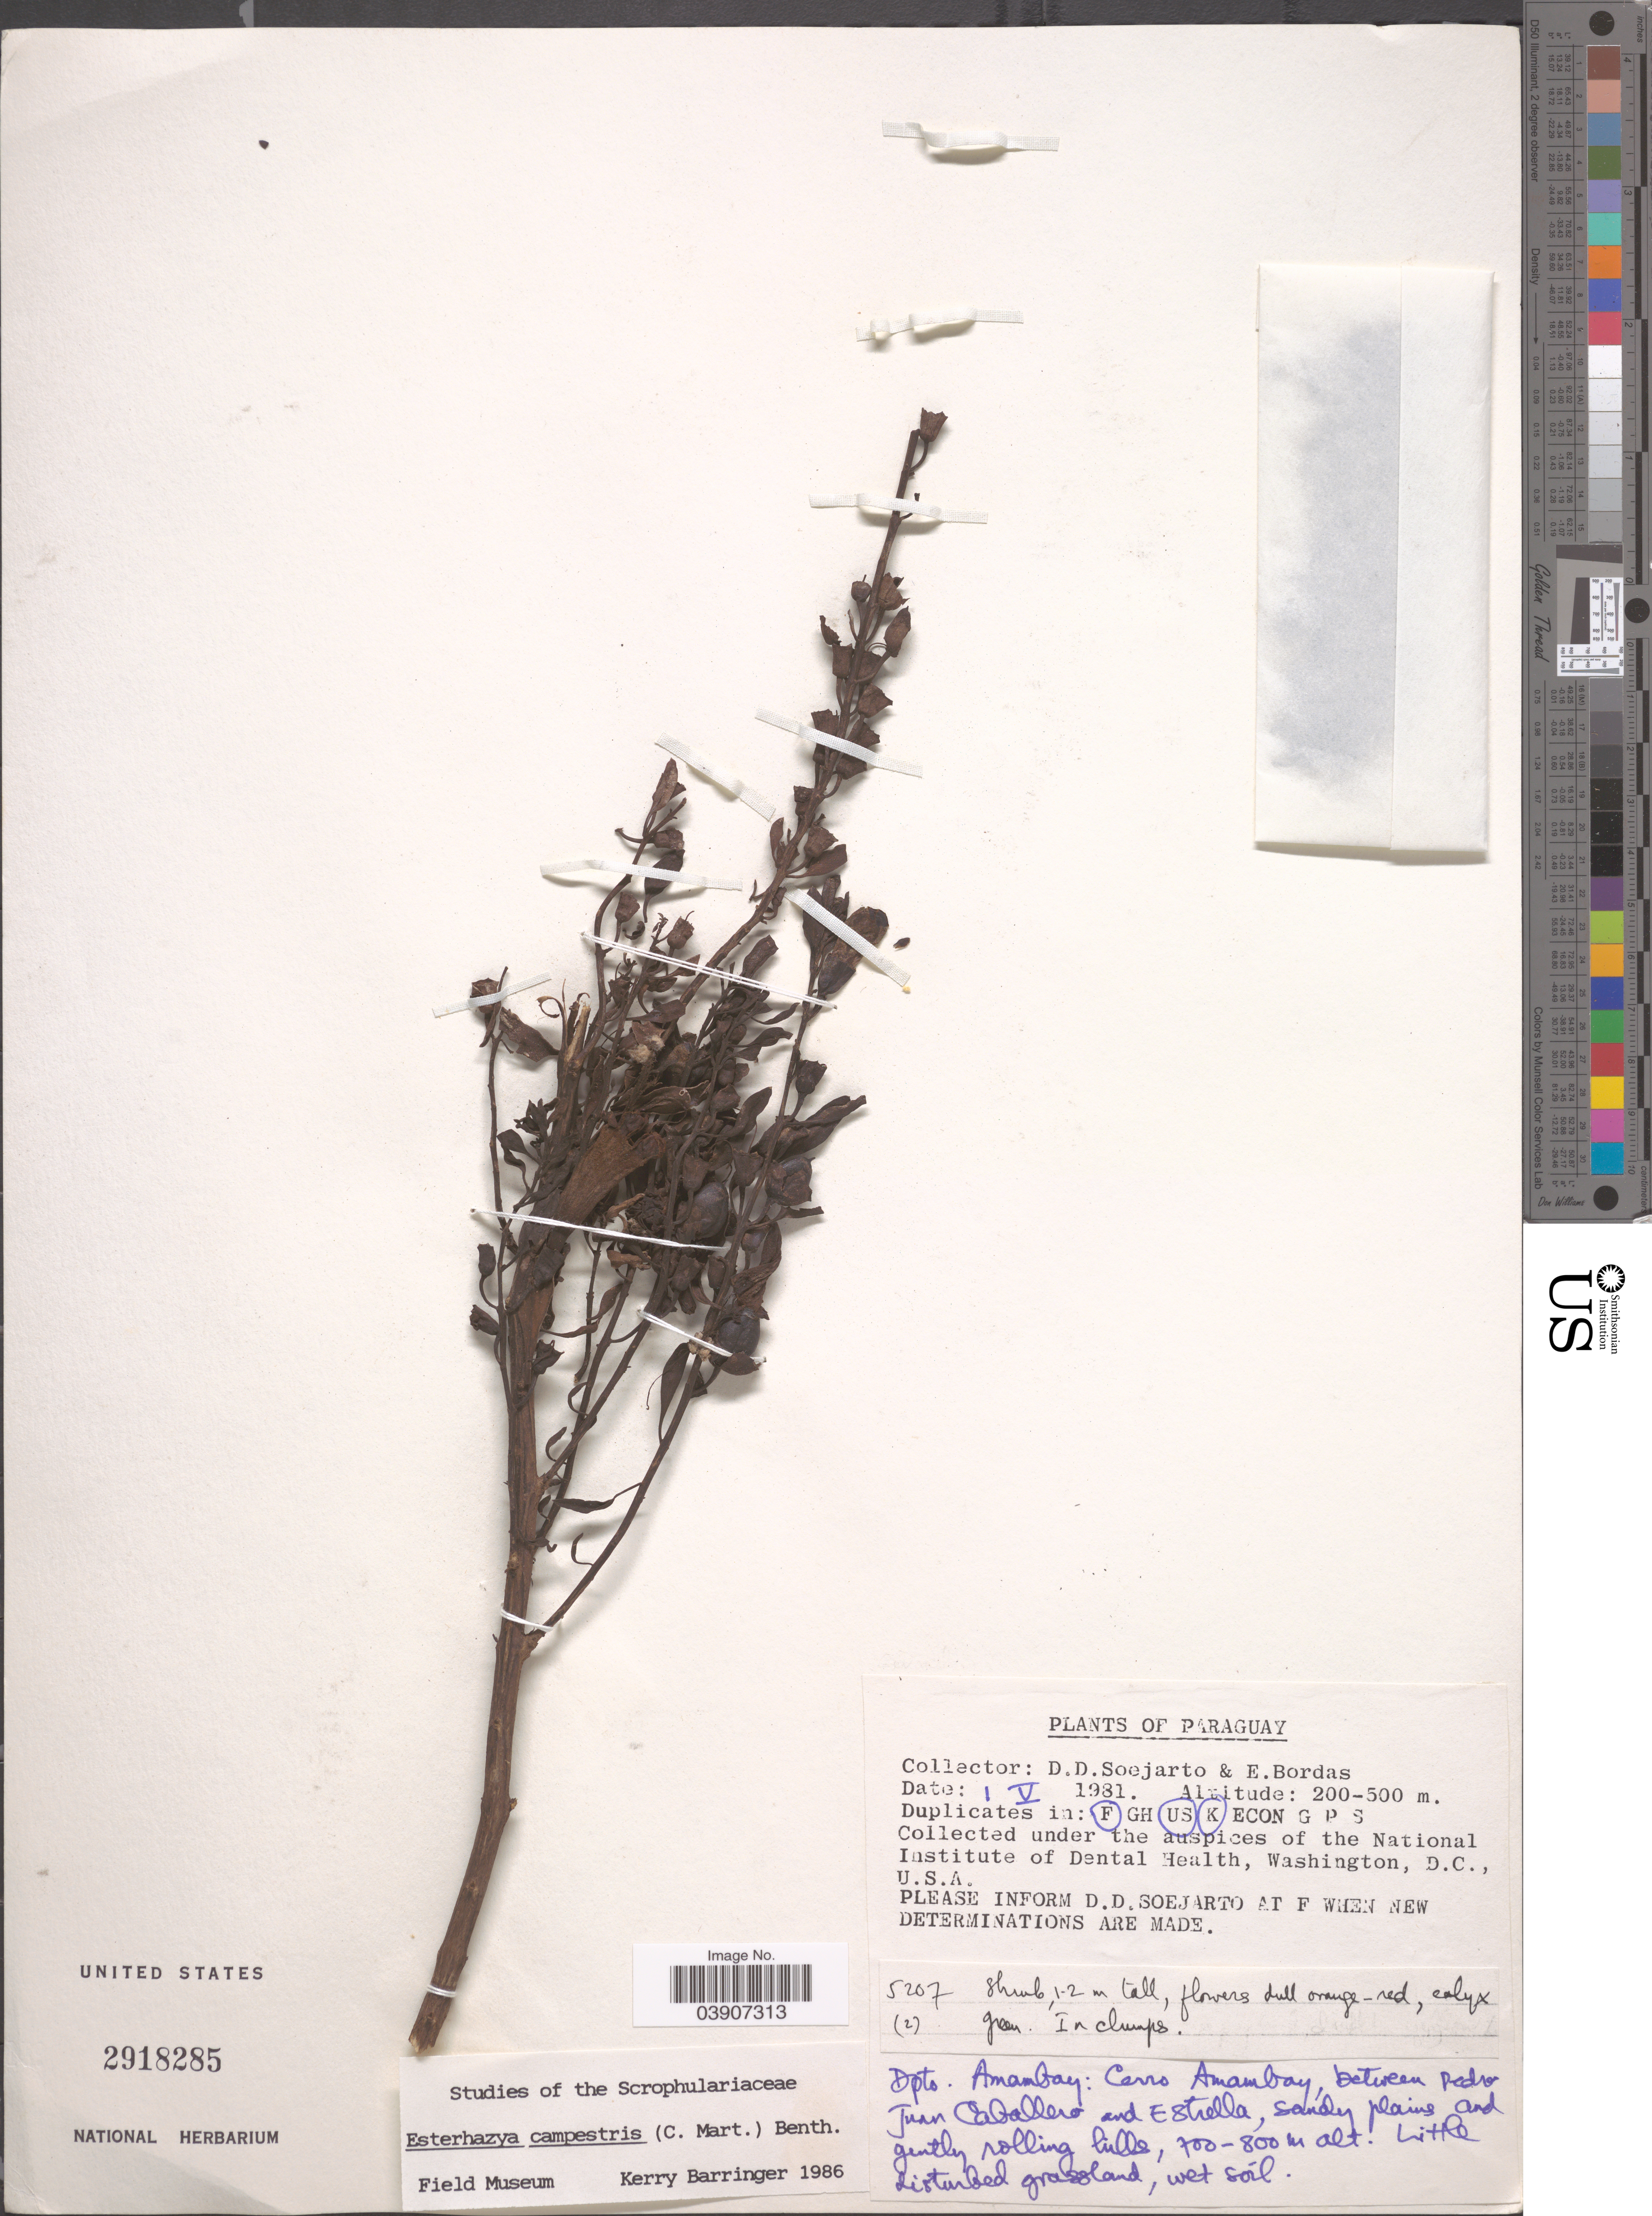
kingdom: Plantae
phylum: Tracheophyta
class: Magnoliopsida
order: Lamiales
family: Orobanchaceae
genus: Esterhazya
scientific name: Esterhazya campestris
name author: Spix ex Mart.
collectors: E. Bordas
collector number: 5207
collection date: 1981-05-01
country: Paraguay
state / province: Amambay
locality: Dpto. Amambay: Carro Amambay, between Pedro Juan Caballero and Estrella.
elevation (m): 700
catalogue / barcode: US 2918285